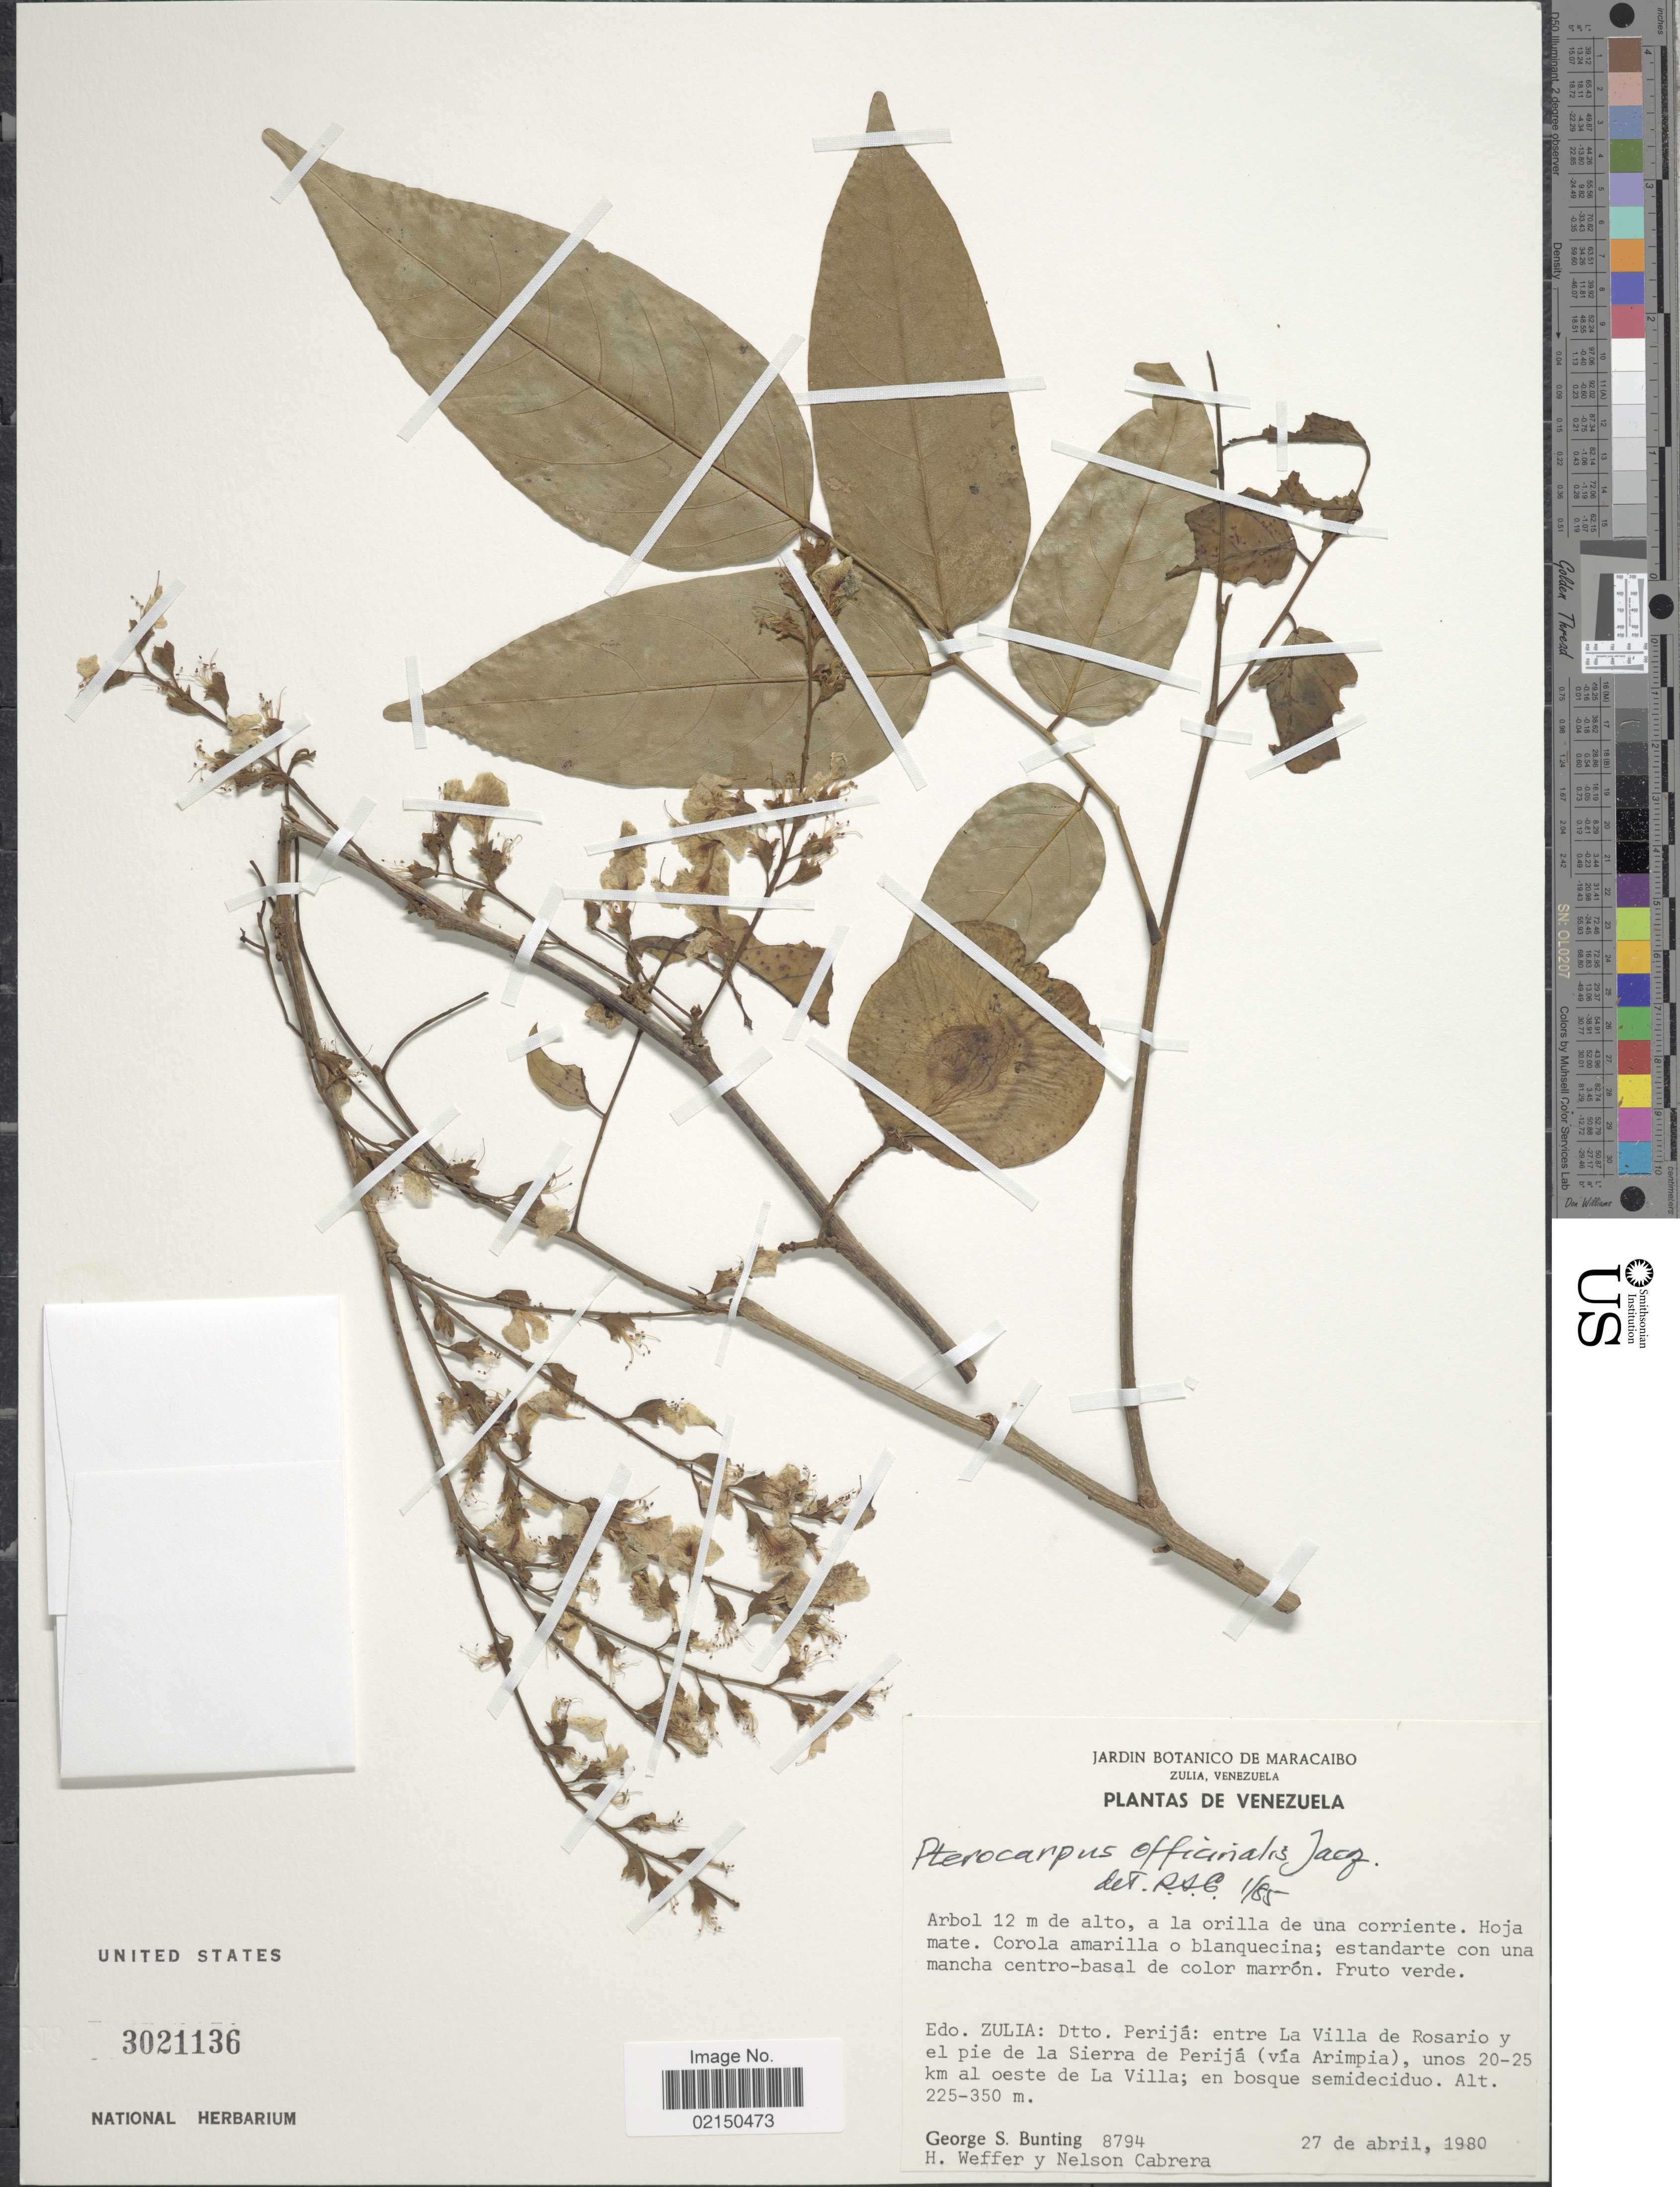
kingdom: Plantae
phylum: Tracheophyta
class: Magnoliopsida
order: Fabales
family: Fabaceae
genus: Pterocarpus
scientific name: Pterocarpus officinalis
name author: Jacq.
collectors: G. S. Bunting, H. Weffer & N. Cabrera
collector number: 8794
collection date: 1980-04-27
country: Venezuela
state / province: Zulia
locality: Dtto. Perija: entre La Villa de Rosario y el pie de La Sierra de Perija (via Arimpia), unos 20-25 km al oeste de La Villa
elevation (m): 225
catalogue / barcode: US 3021136